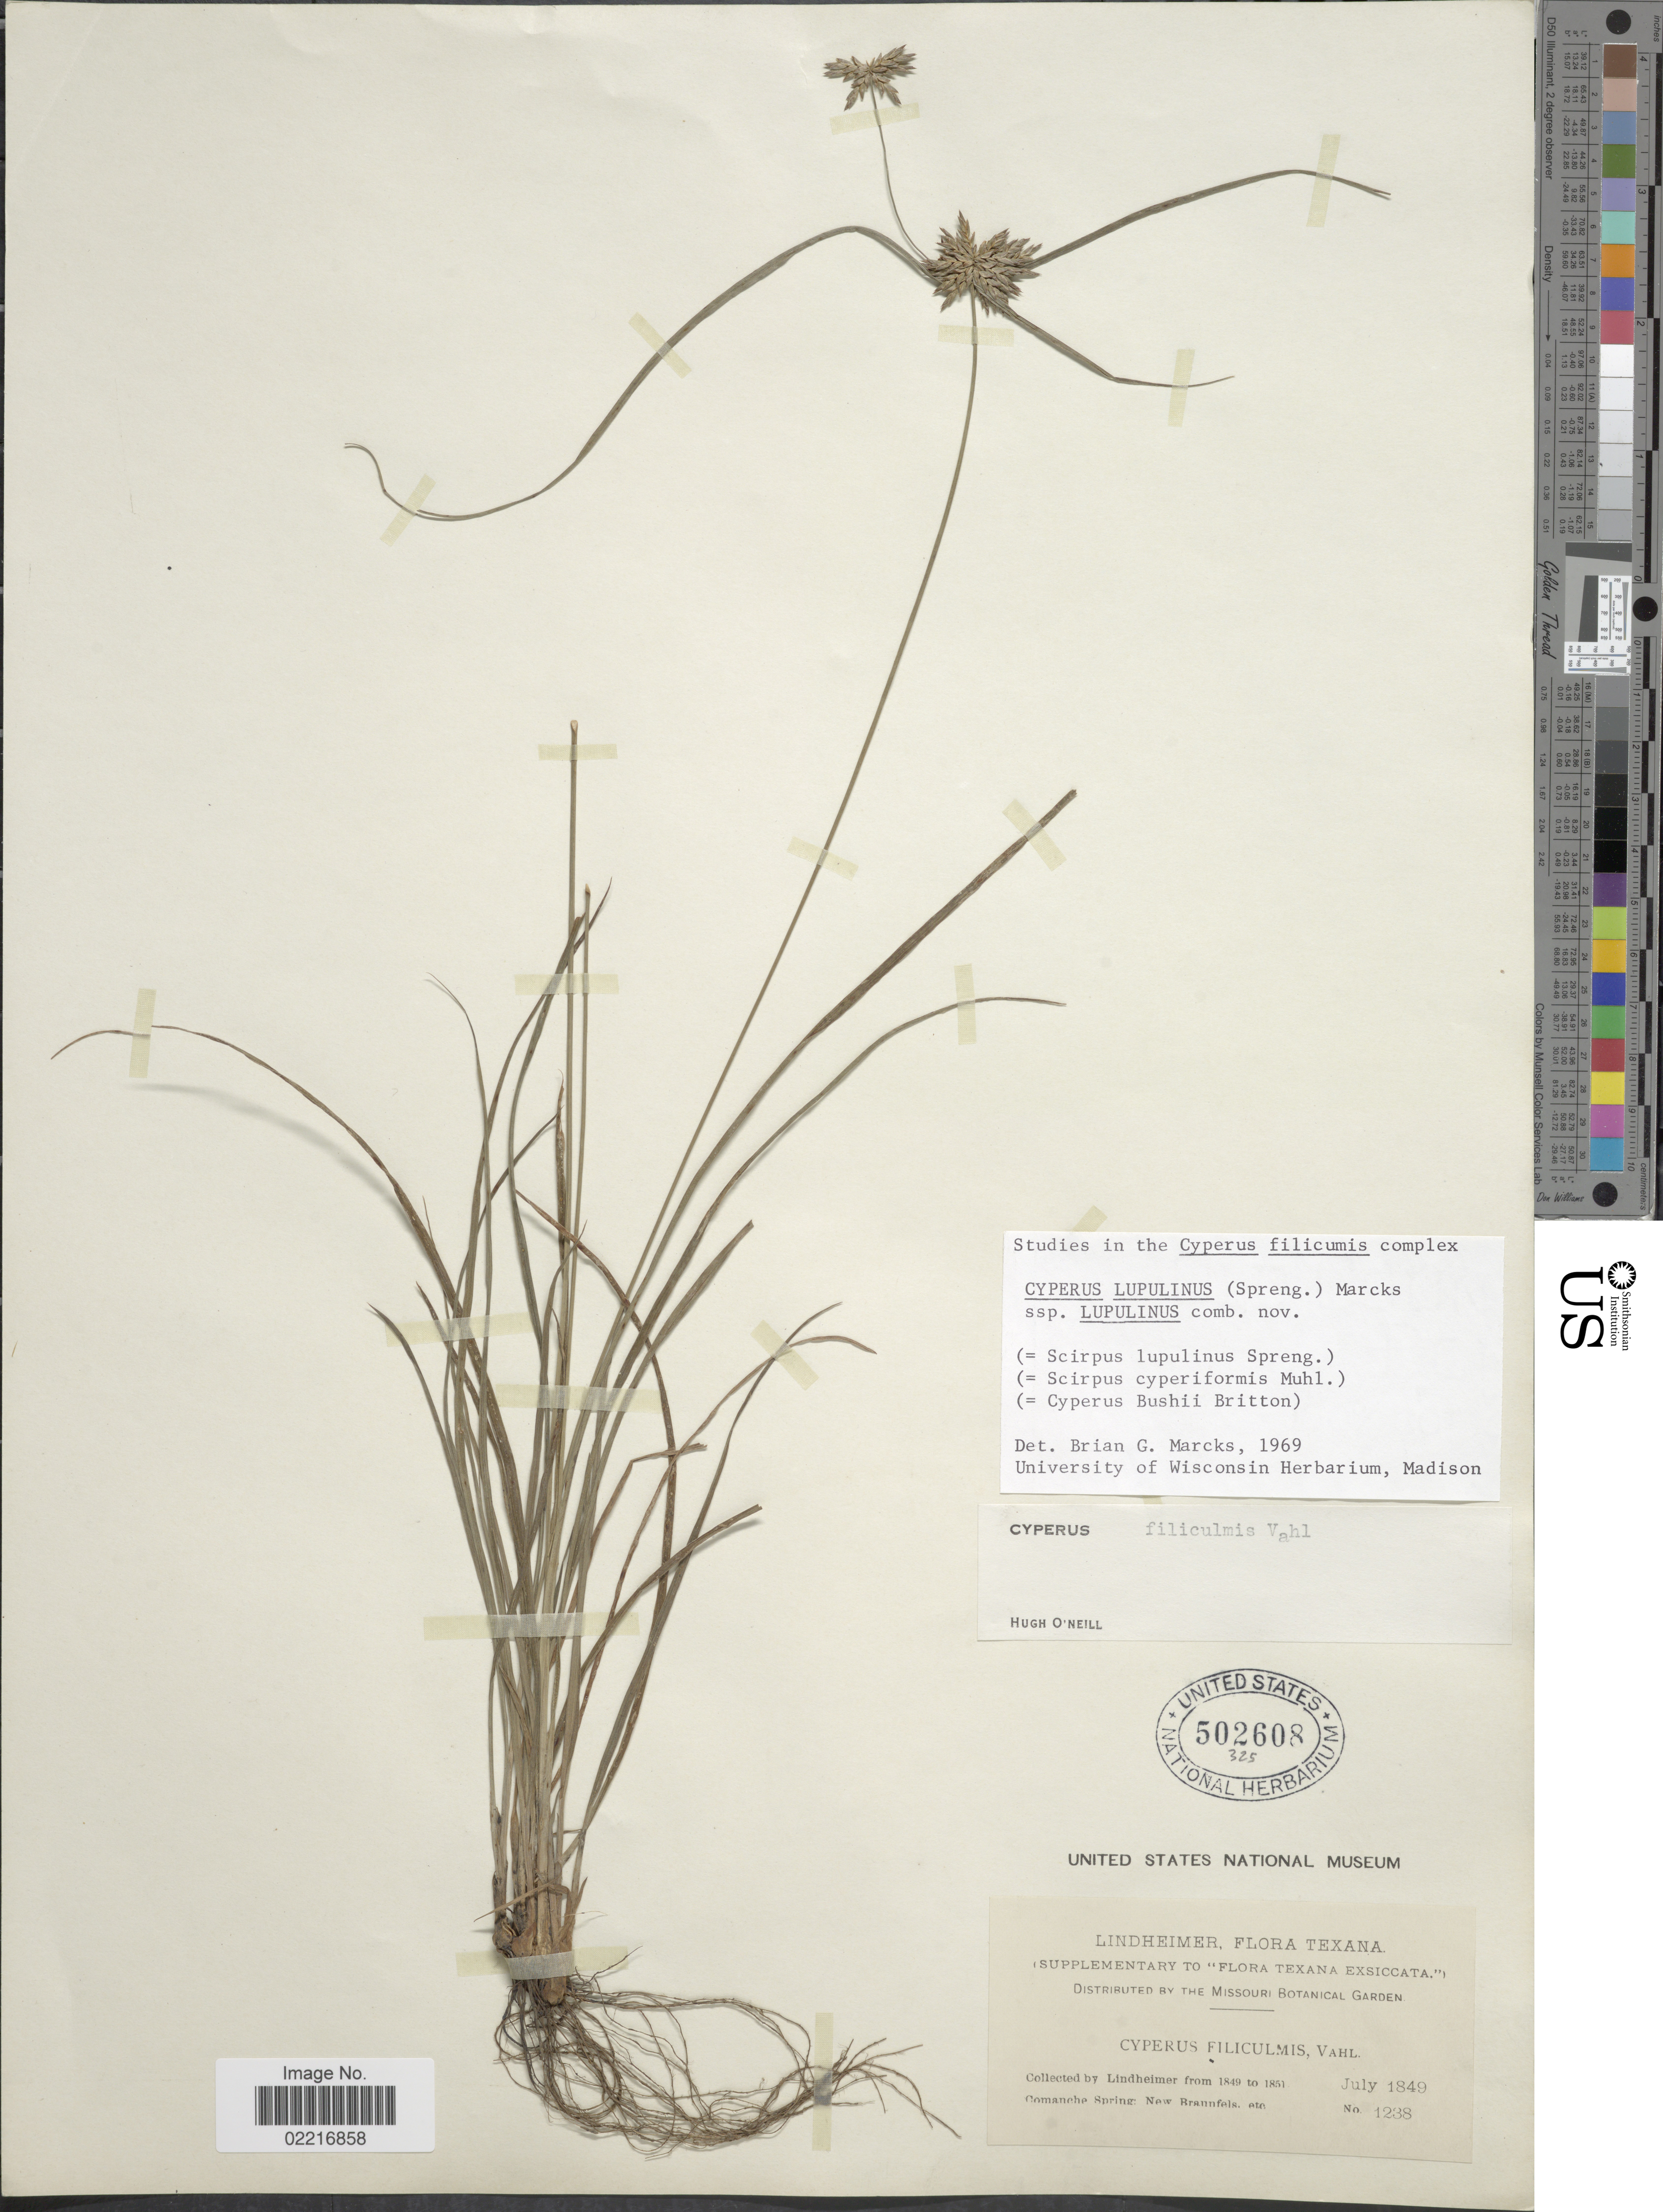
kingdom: Plantae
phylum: Tracheophyta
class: Liliopsida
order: Poales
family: Cyperaceae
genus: Cyperus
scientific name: Cyperus lupulinus subsp. lupulinus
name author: (Spreng.) Marcks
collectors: -. Lindheimer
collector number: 1238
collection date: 1849-07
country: United States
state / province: Texas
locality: Comanche Spring: New Braunfels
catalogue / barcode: US 502608